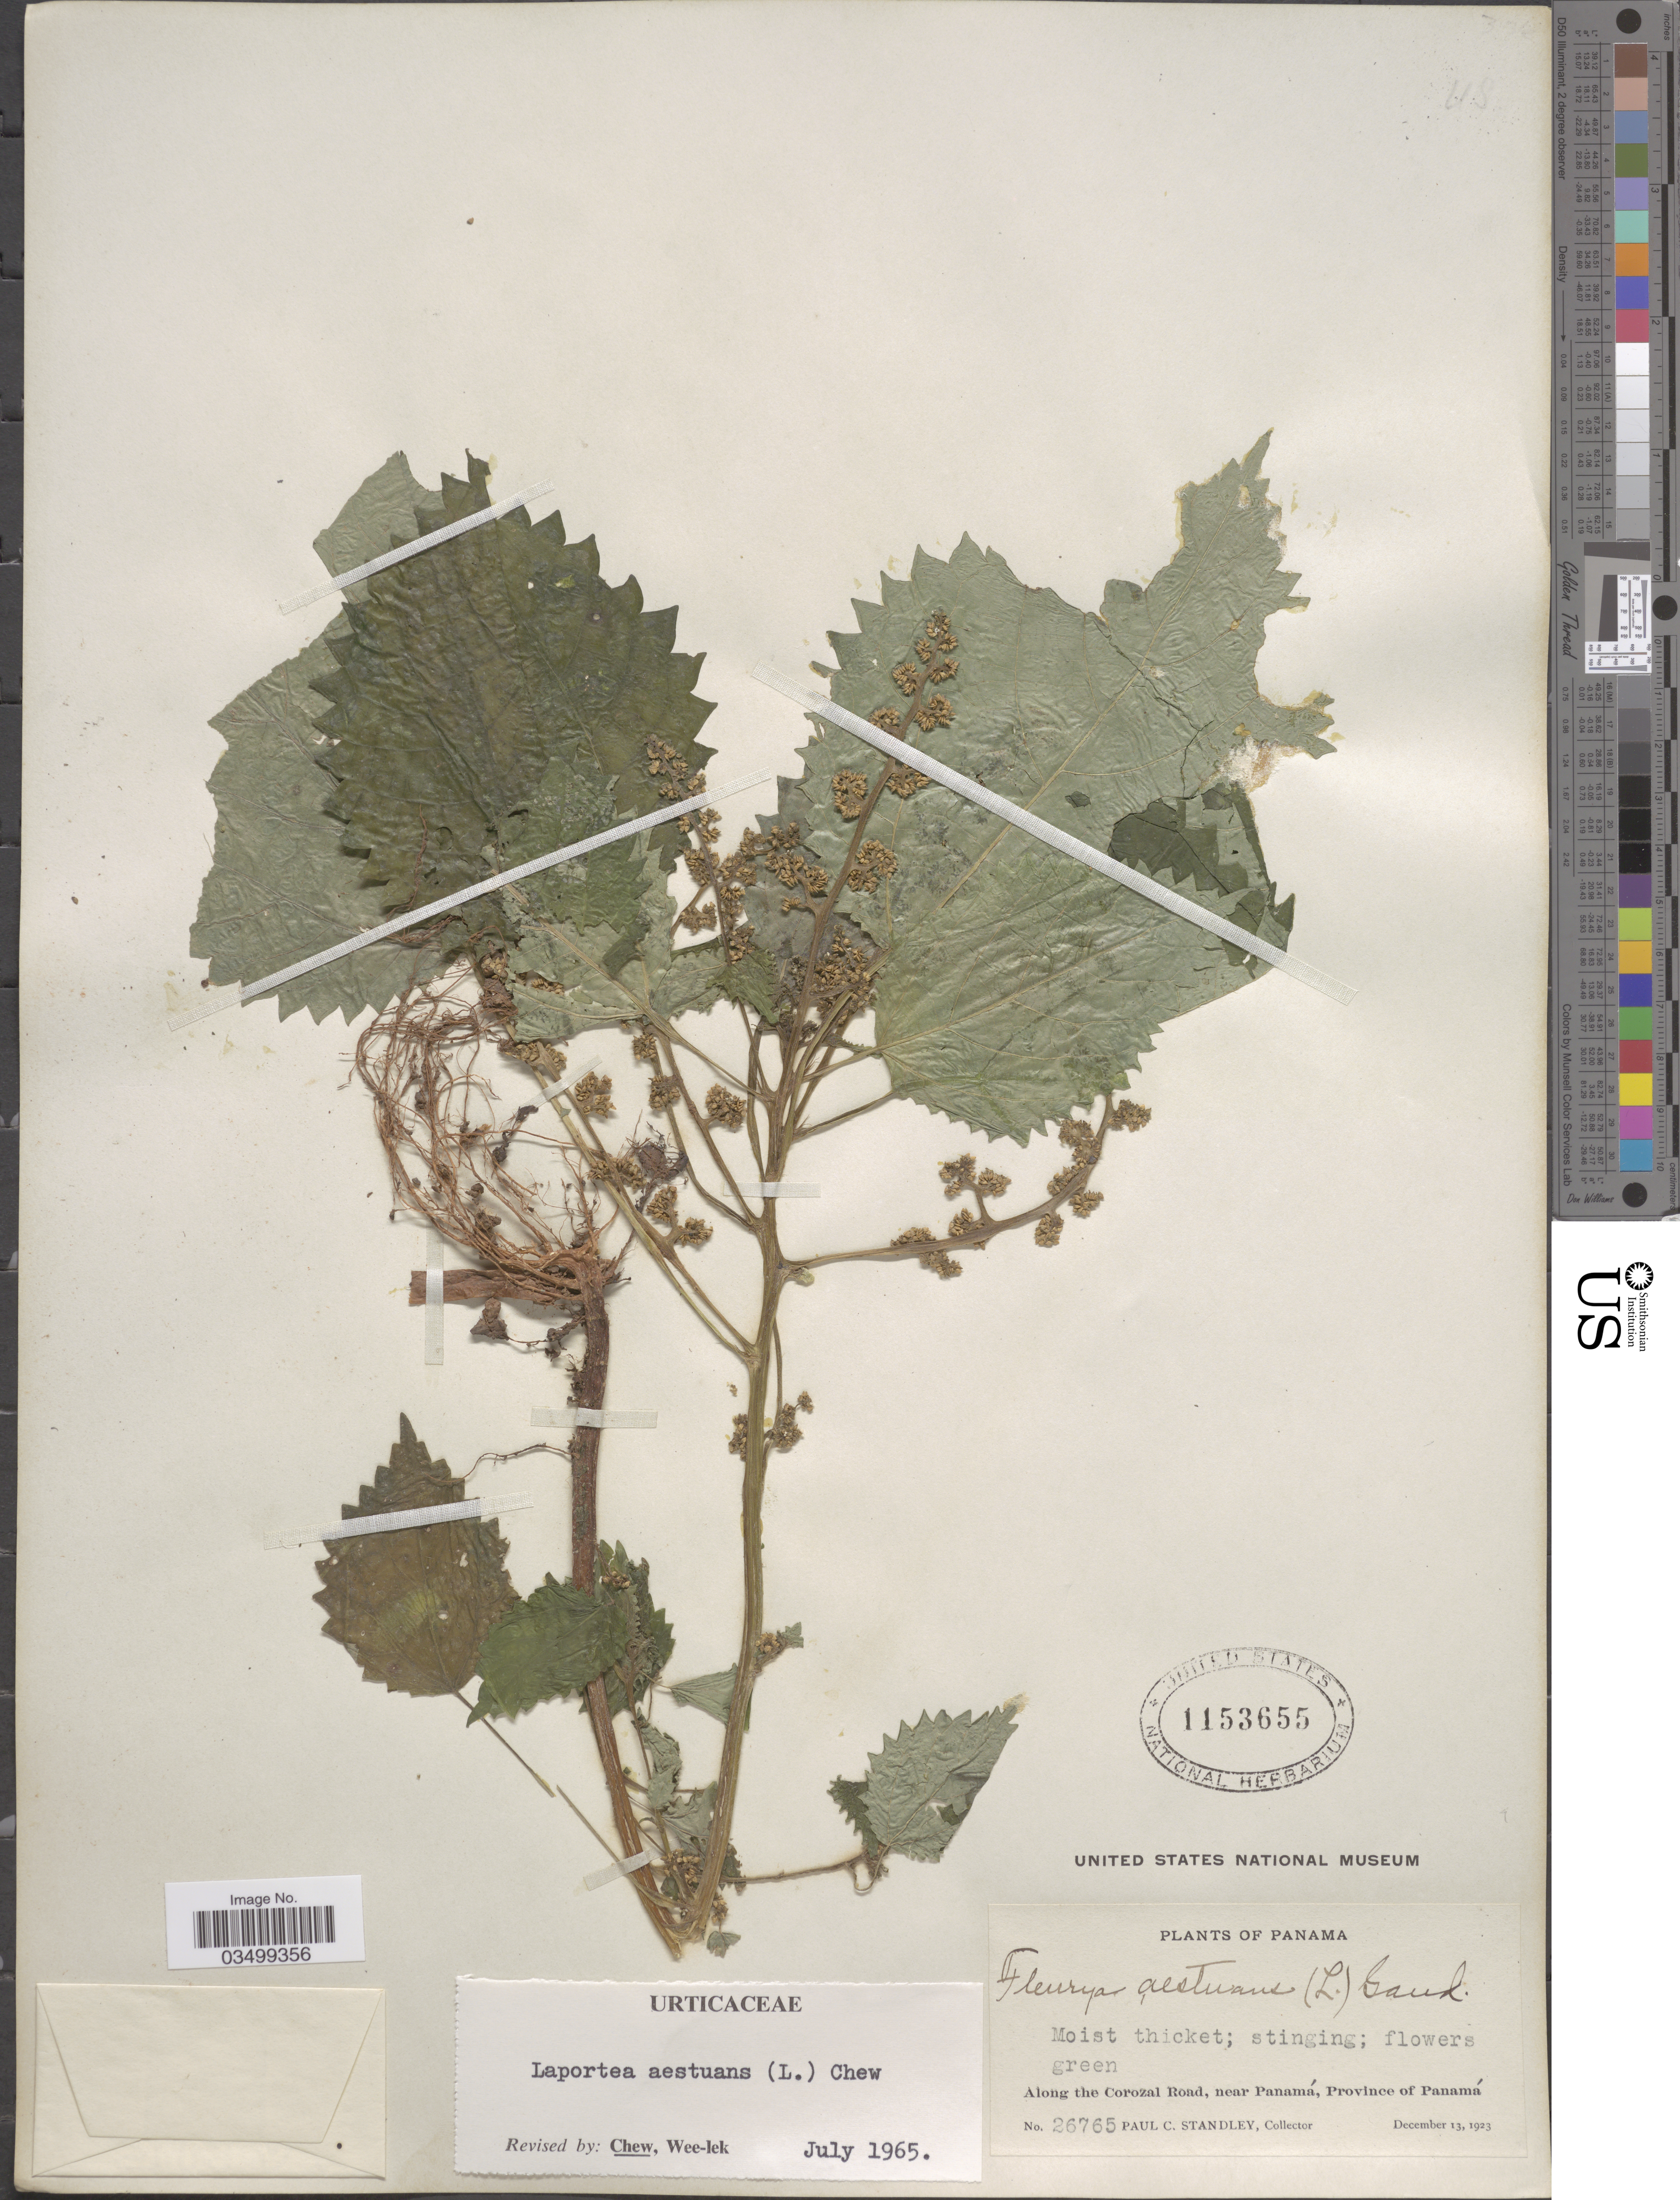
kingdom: Plantae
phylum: Tracheophyta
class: Magnoliopsida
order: Rosales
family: Urticaceae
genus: Laportea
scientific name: Laportea aestuans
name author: (L.) Chew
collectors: P. C. Standley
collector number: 26765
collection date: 1923-12-13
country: Panama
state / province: Panamá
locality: Along the Corozal Road, near Panamá, Province of Panamá.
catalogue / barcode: US 1153655